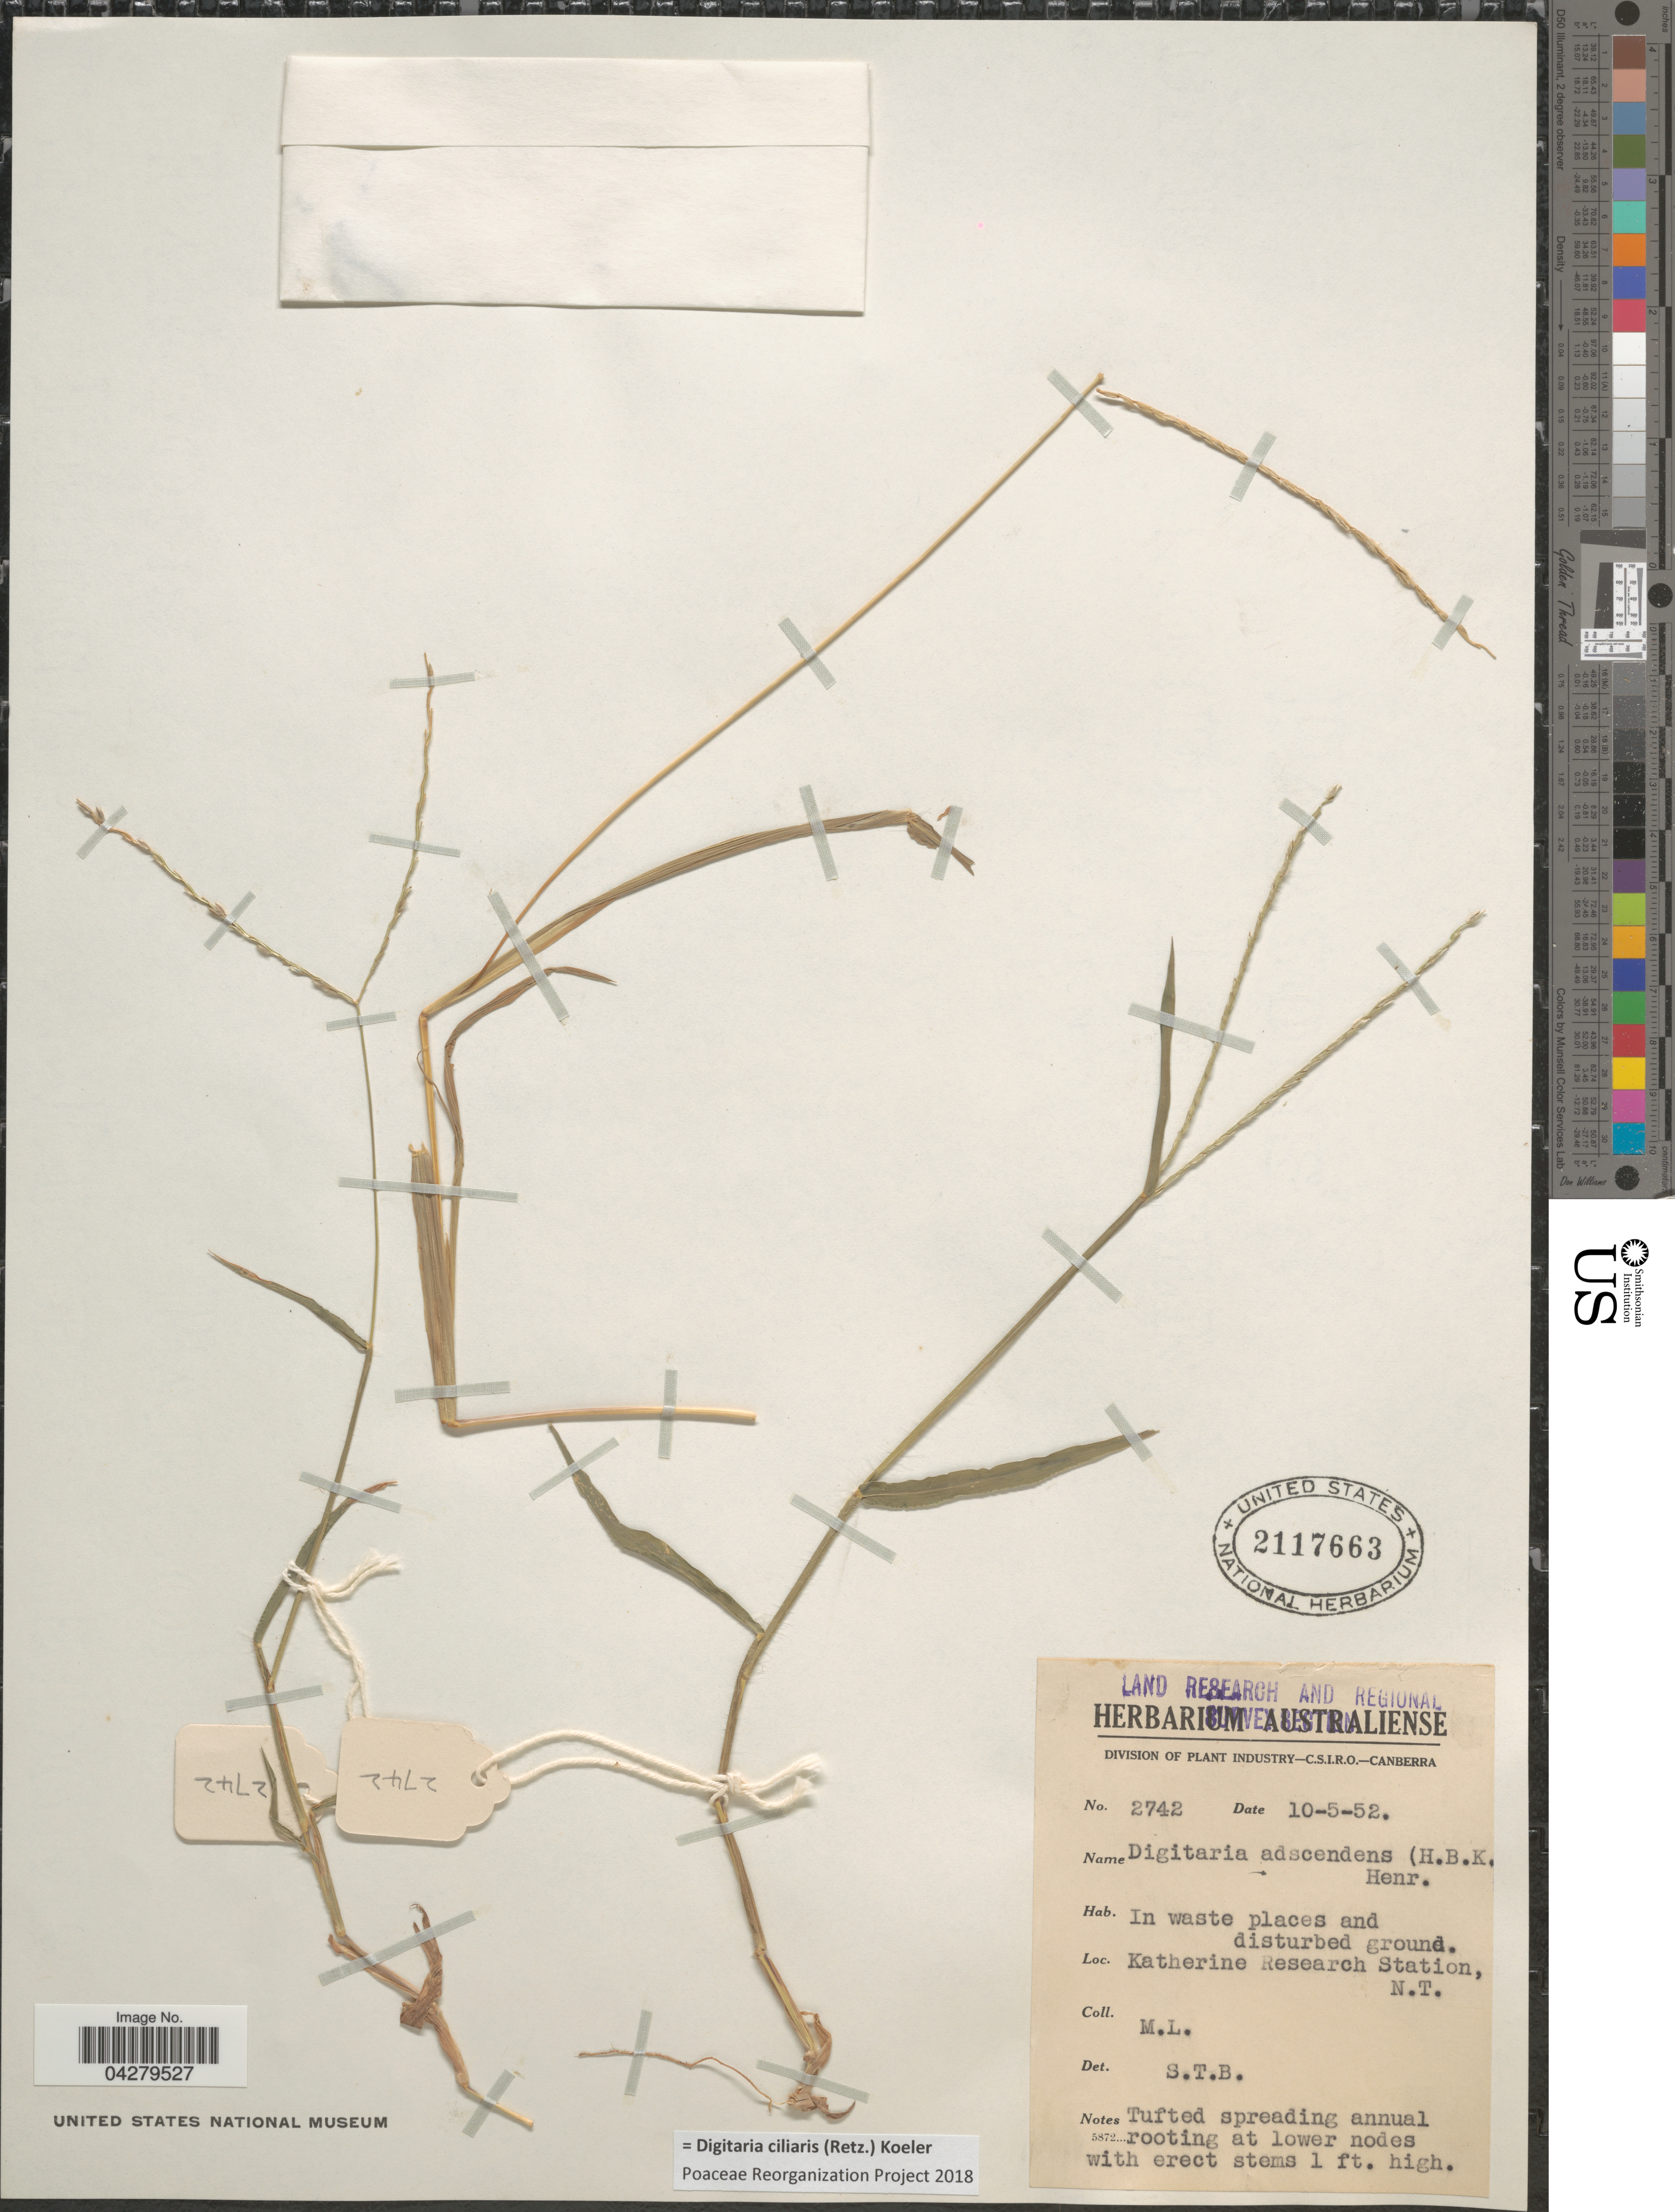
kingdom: Plantae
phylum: Tracheophyta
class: Liliopsida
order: Poales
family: Poaceae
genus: Digitaria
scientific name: Digitaria brownii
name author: (Roem. & Schult.) Hughes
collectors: M. L.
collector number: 2742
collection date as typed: Transcribed d/m/y: 10/5/52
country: Australia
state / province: Northern Territory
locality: Katherine Research Station.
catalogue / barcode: US 2117663